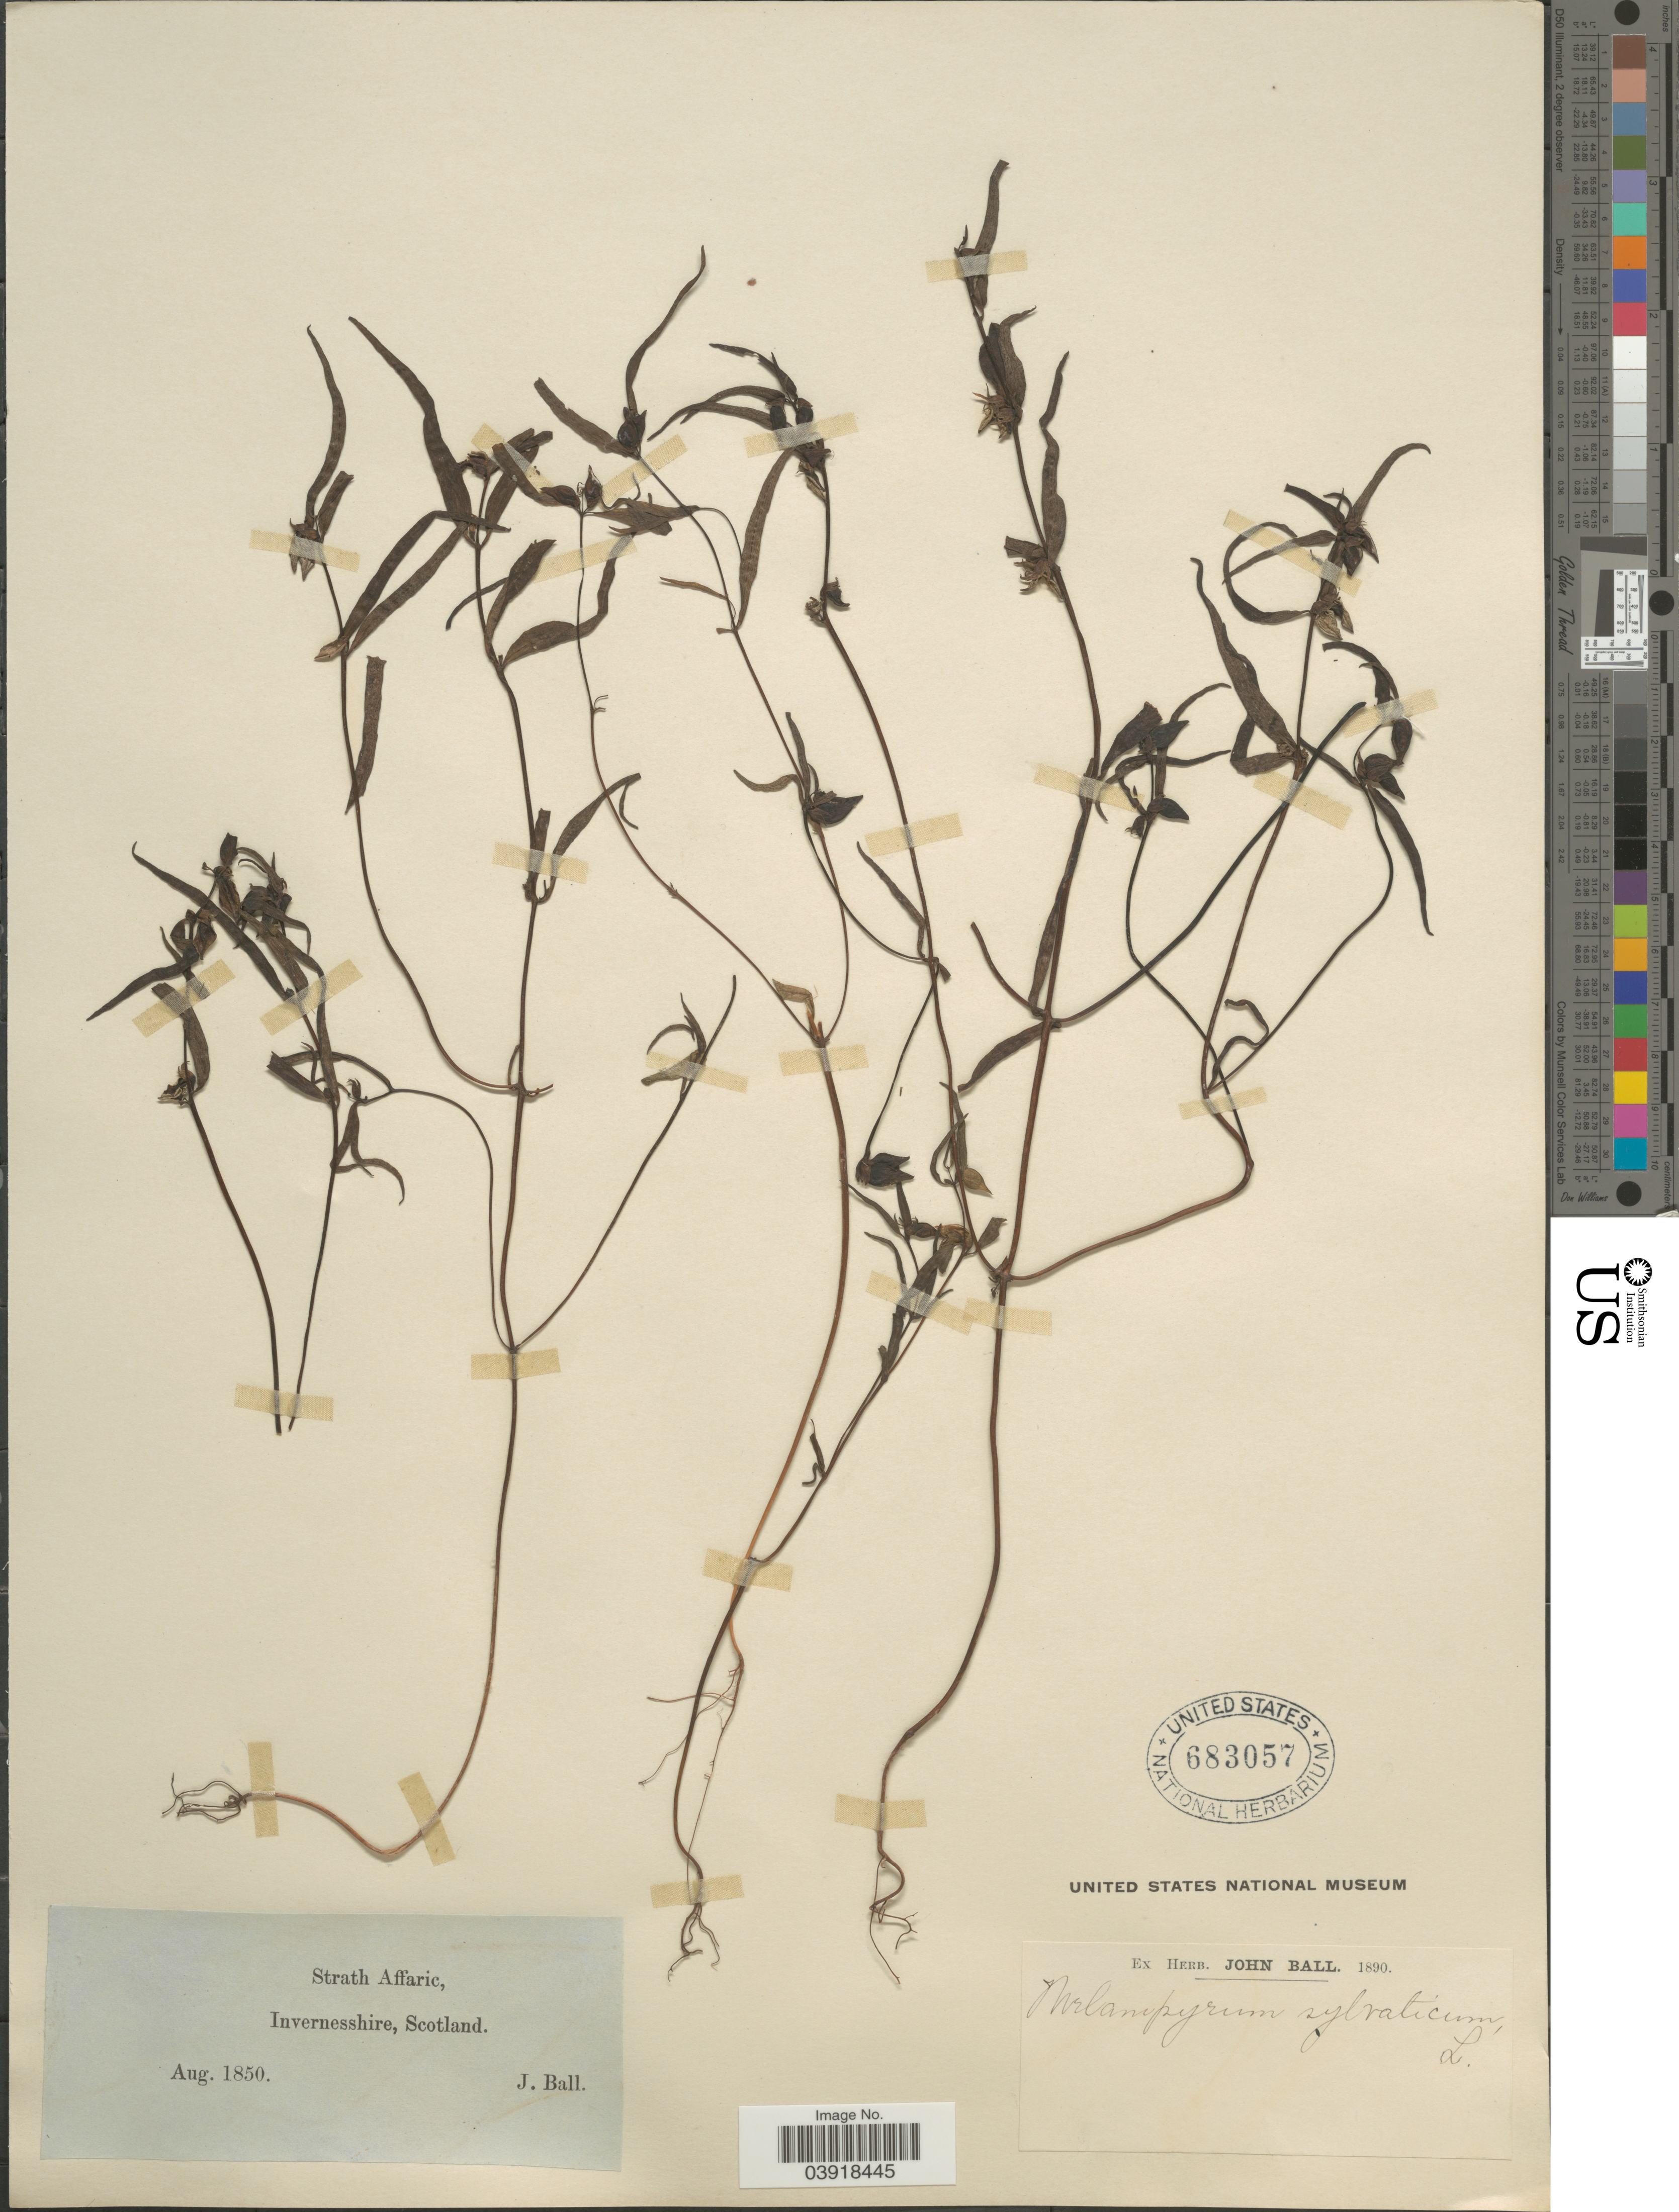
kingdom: Plantae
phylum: Tracheophyta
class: Magnoliopsida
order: Lamiales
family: Orobanchaceae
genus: Melampyrum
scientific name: Melampyrum sylvaticum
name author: L.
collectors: J. Ball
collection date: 1850-08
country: United Kingdom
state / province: Scotland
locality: Strath Affaric, Invernesshire.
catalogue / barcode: US 683057